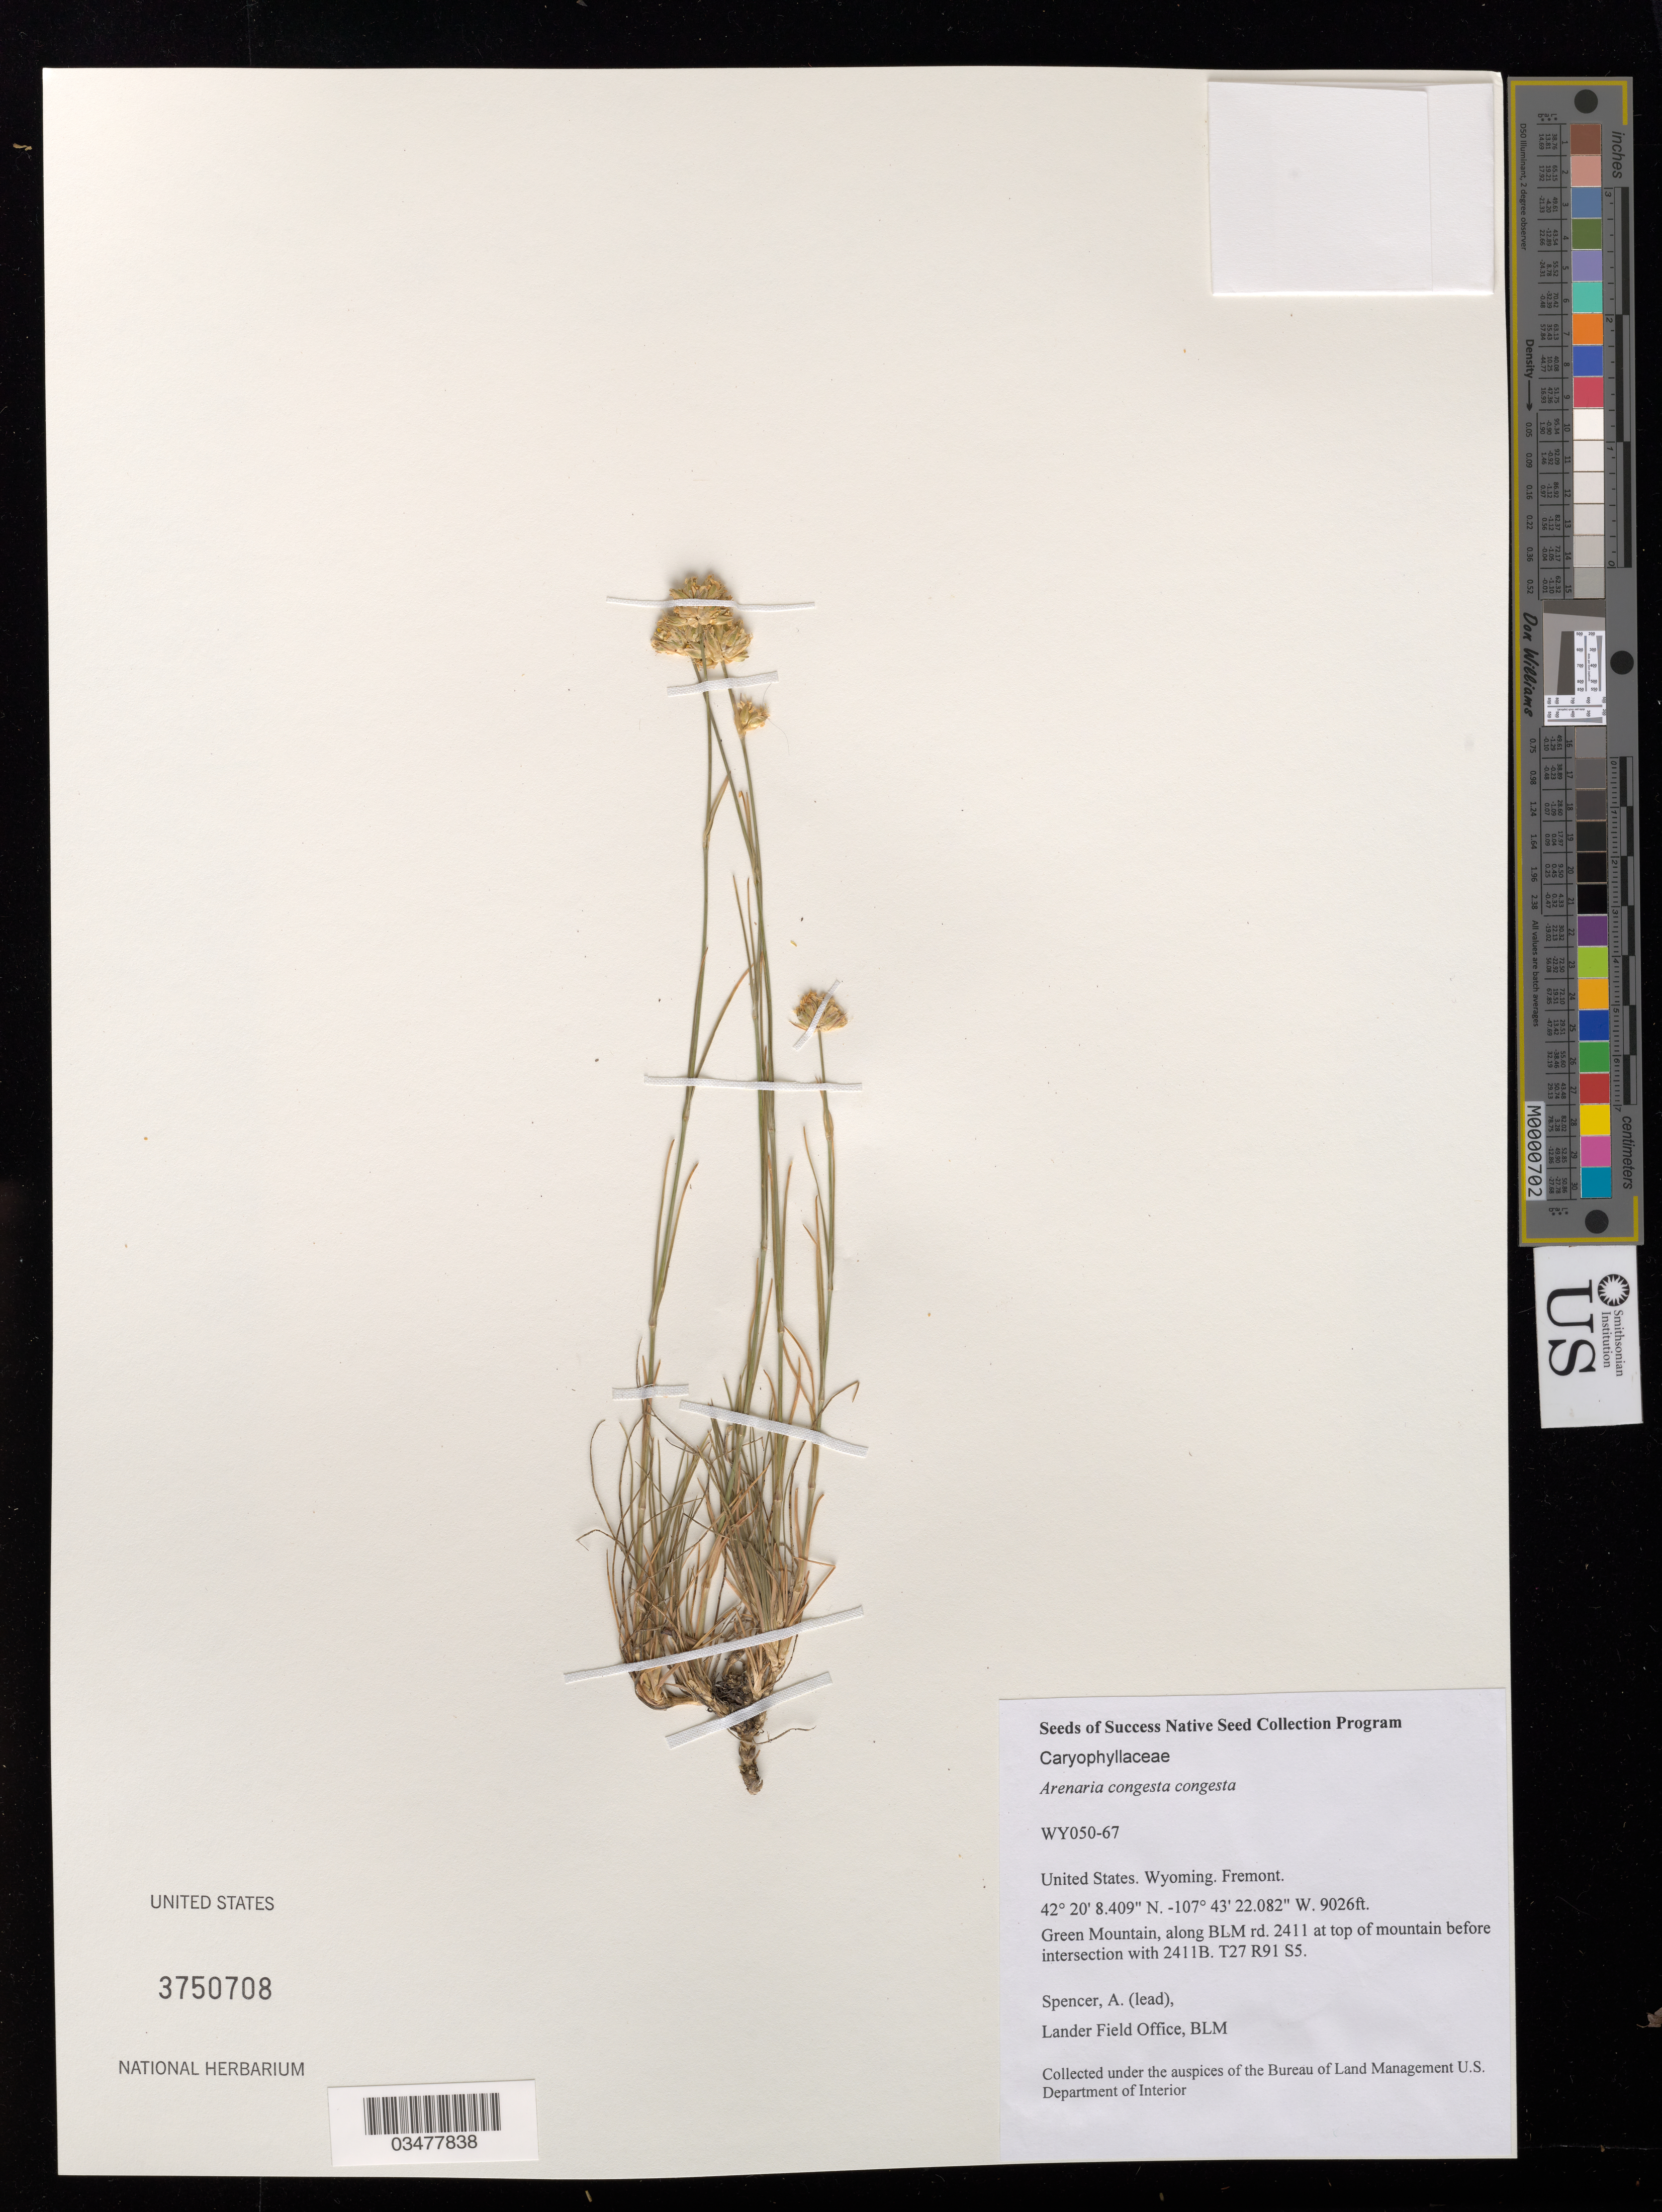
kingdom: Plantae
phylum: Tracheophyta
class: Magnoliopsida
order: Caryophyllales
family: Caryophyllaceae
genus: Arenaria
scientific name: Arenaria congesta var. congesta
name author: Nutt.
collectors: A. Spencer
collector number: WY050-67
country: United States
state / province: Wyoming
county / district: Fremont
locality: Green Mtn, along BLM rd. 2411 before intersection with 2411B. T27 R91 S5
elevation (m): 2751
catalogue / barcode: US 3750708